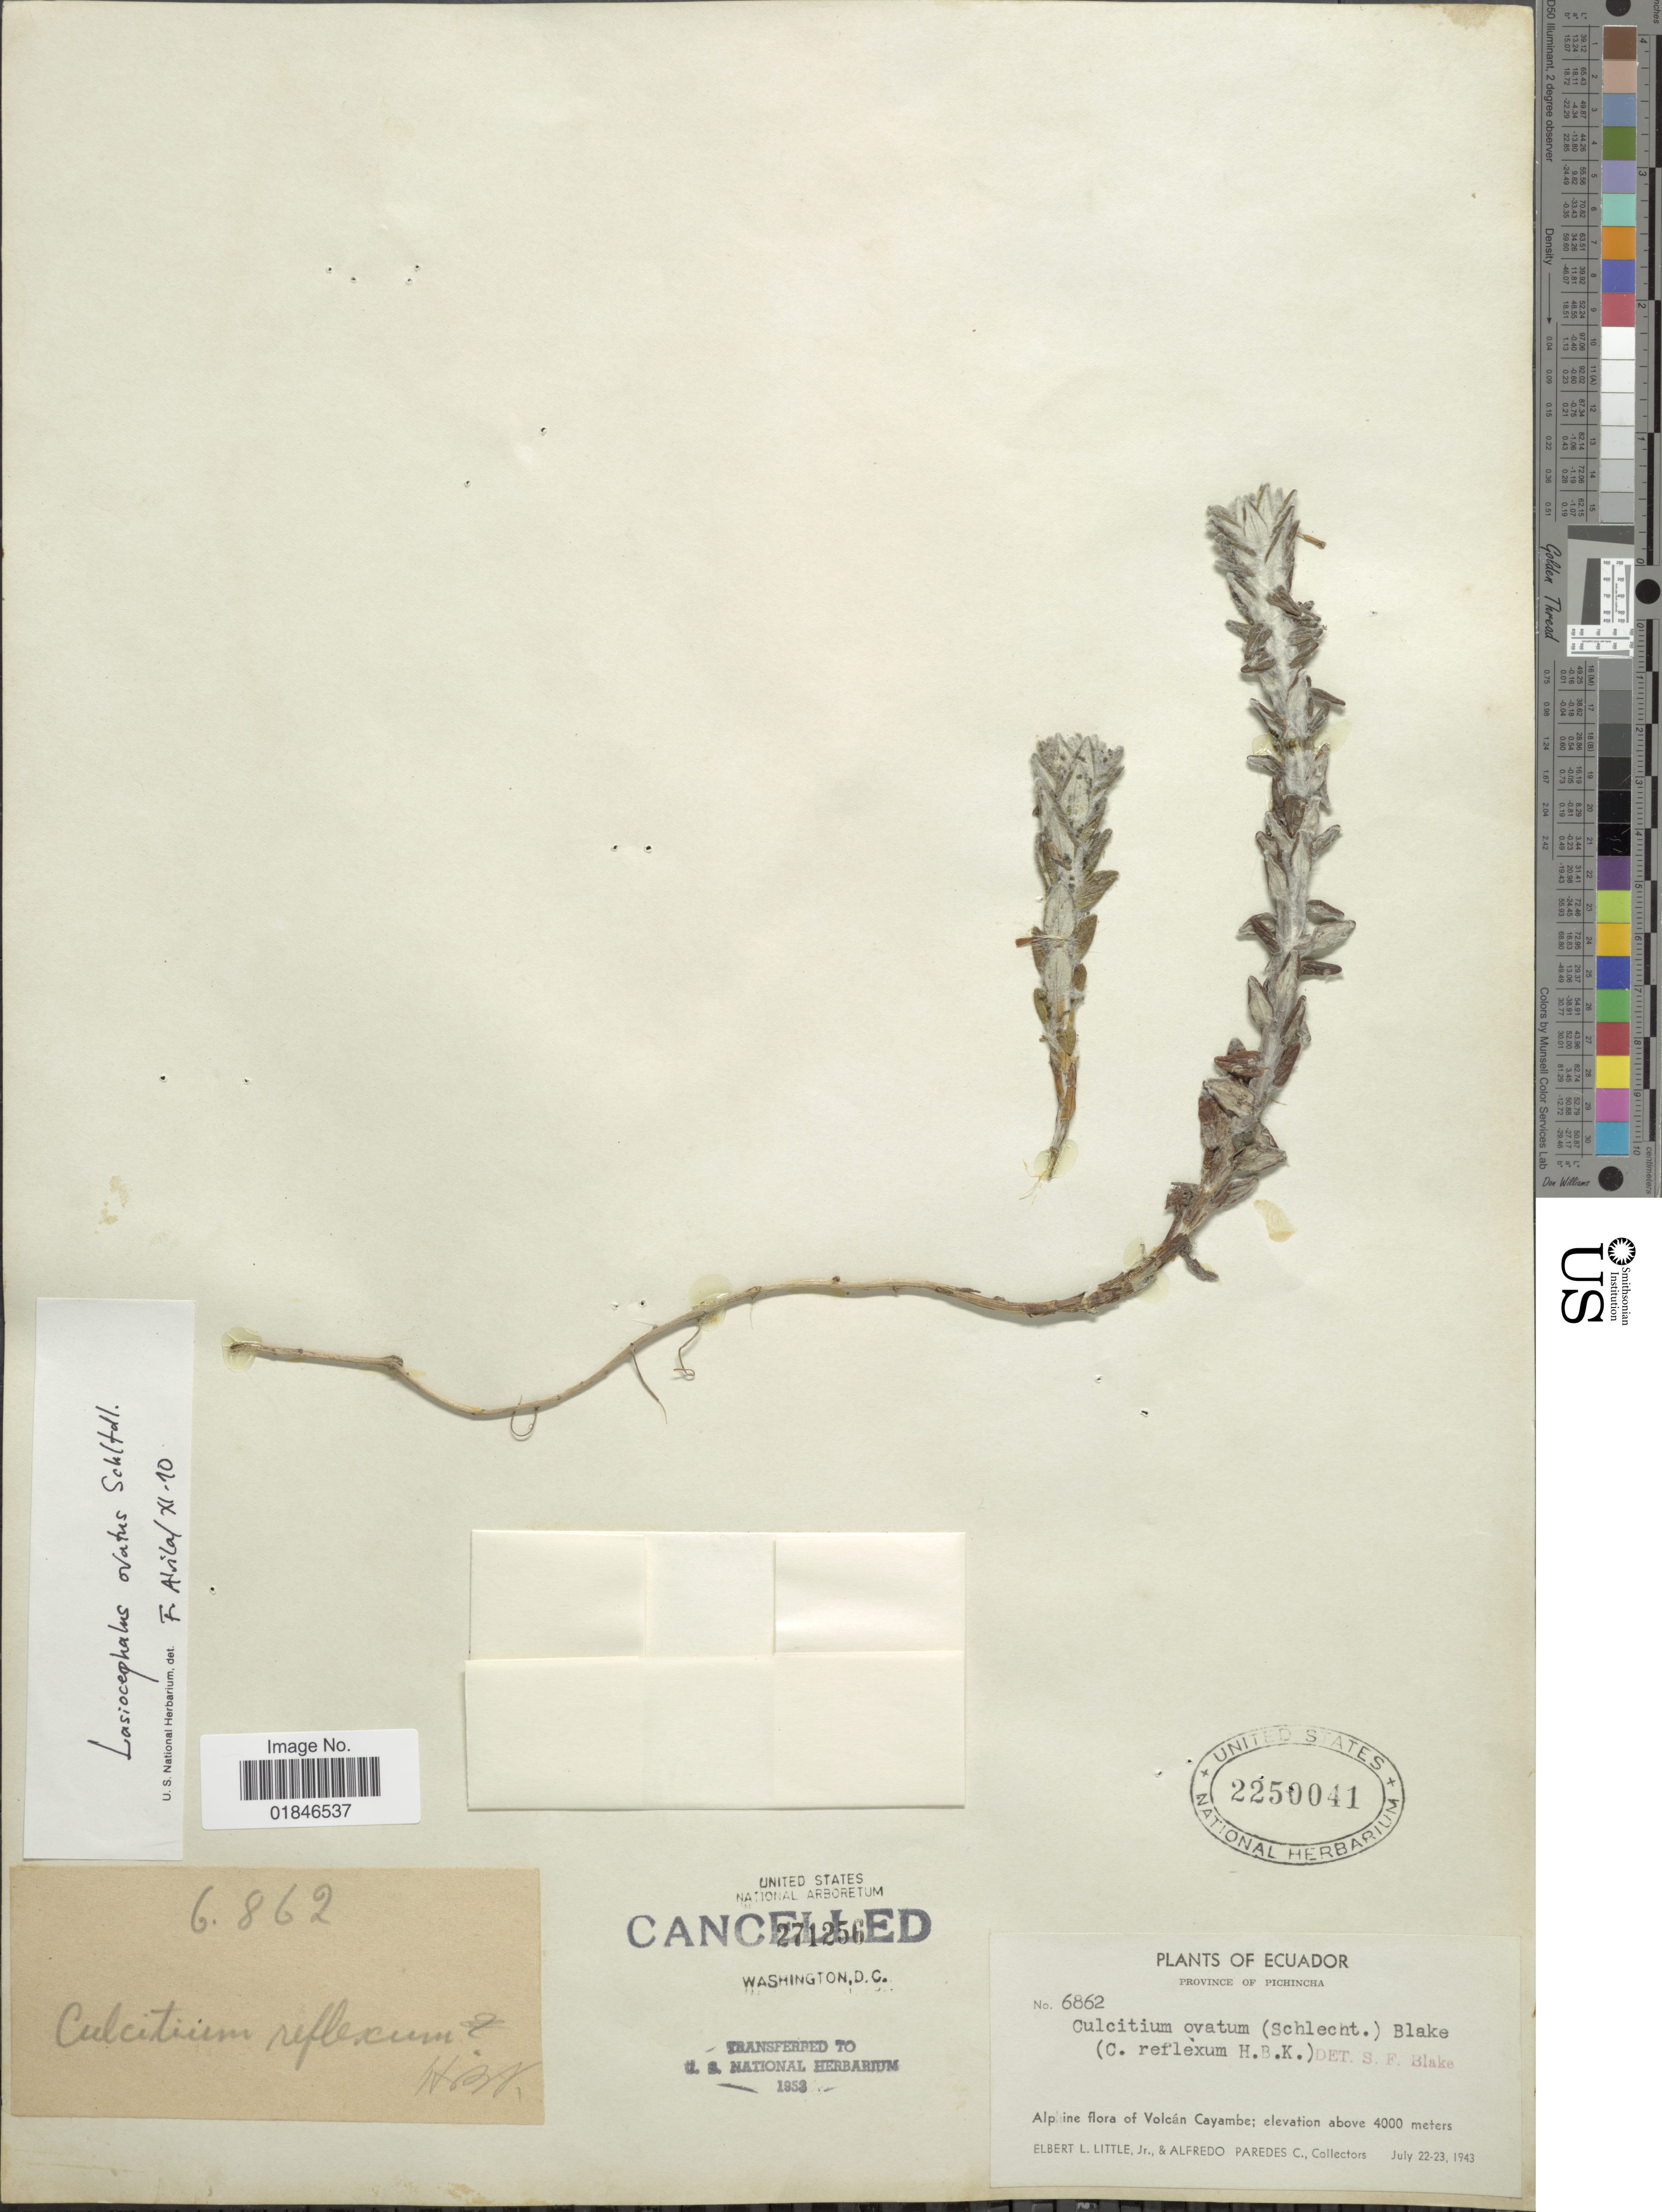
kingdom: Plantae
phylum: Tracheophyta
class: Magnoliopsida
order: Asterales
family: Asteraceae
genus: Senecio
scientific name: Senecio superandinus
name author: Cuatrec.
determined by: Salomon, Luciana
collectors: E. L. Little & A. Paredes C.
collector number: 6862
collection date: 1943-07-22/1943-07-23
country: Ecuador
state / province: Pichincha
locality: Province of Pichincha. Alpine flora of Volcan Cayambe.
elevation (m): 4000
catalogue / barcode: US 2250041